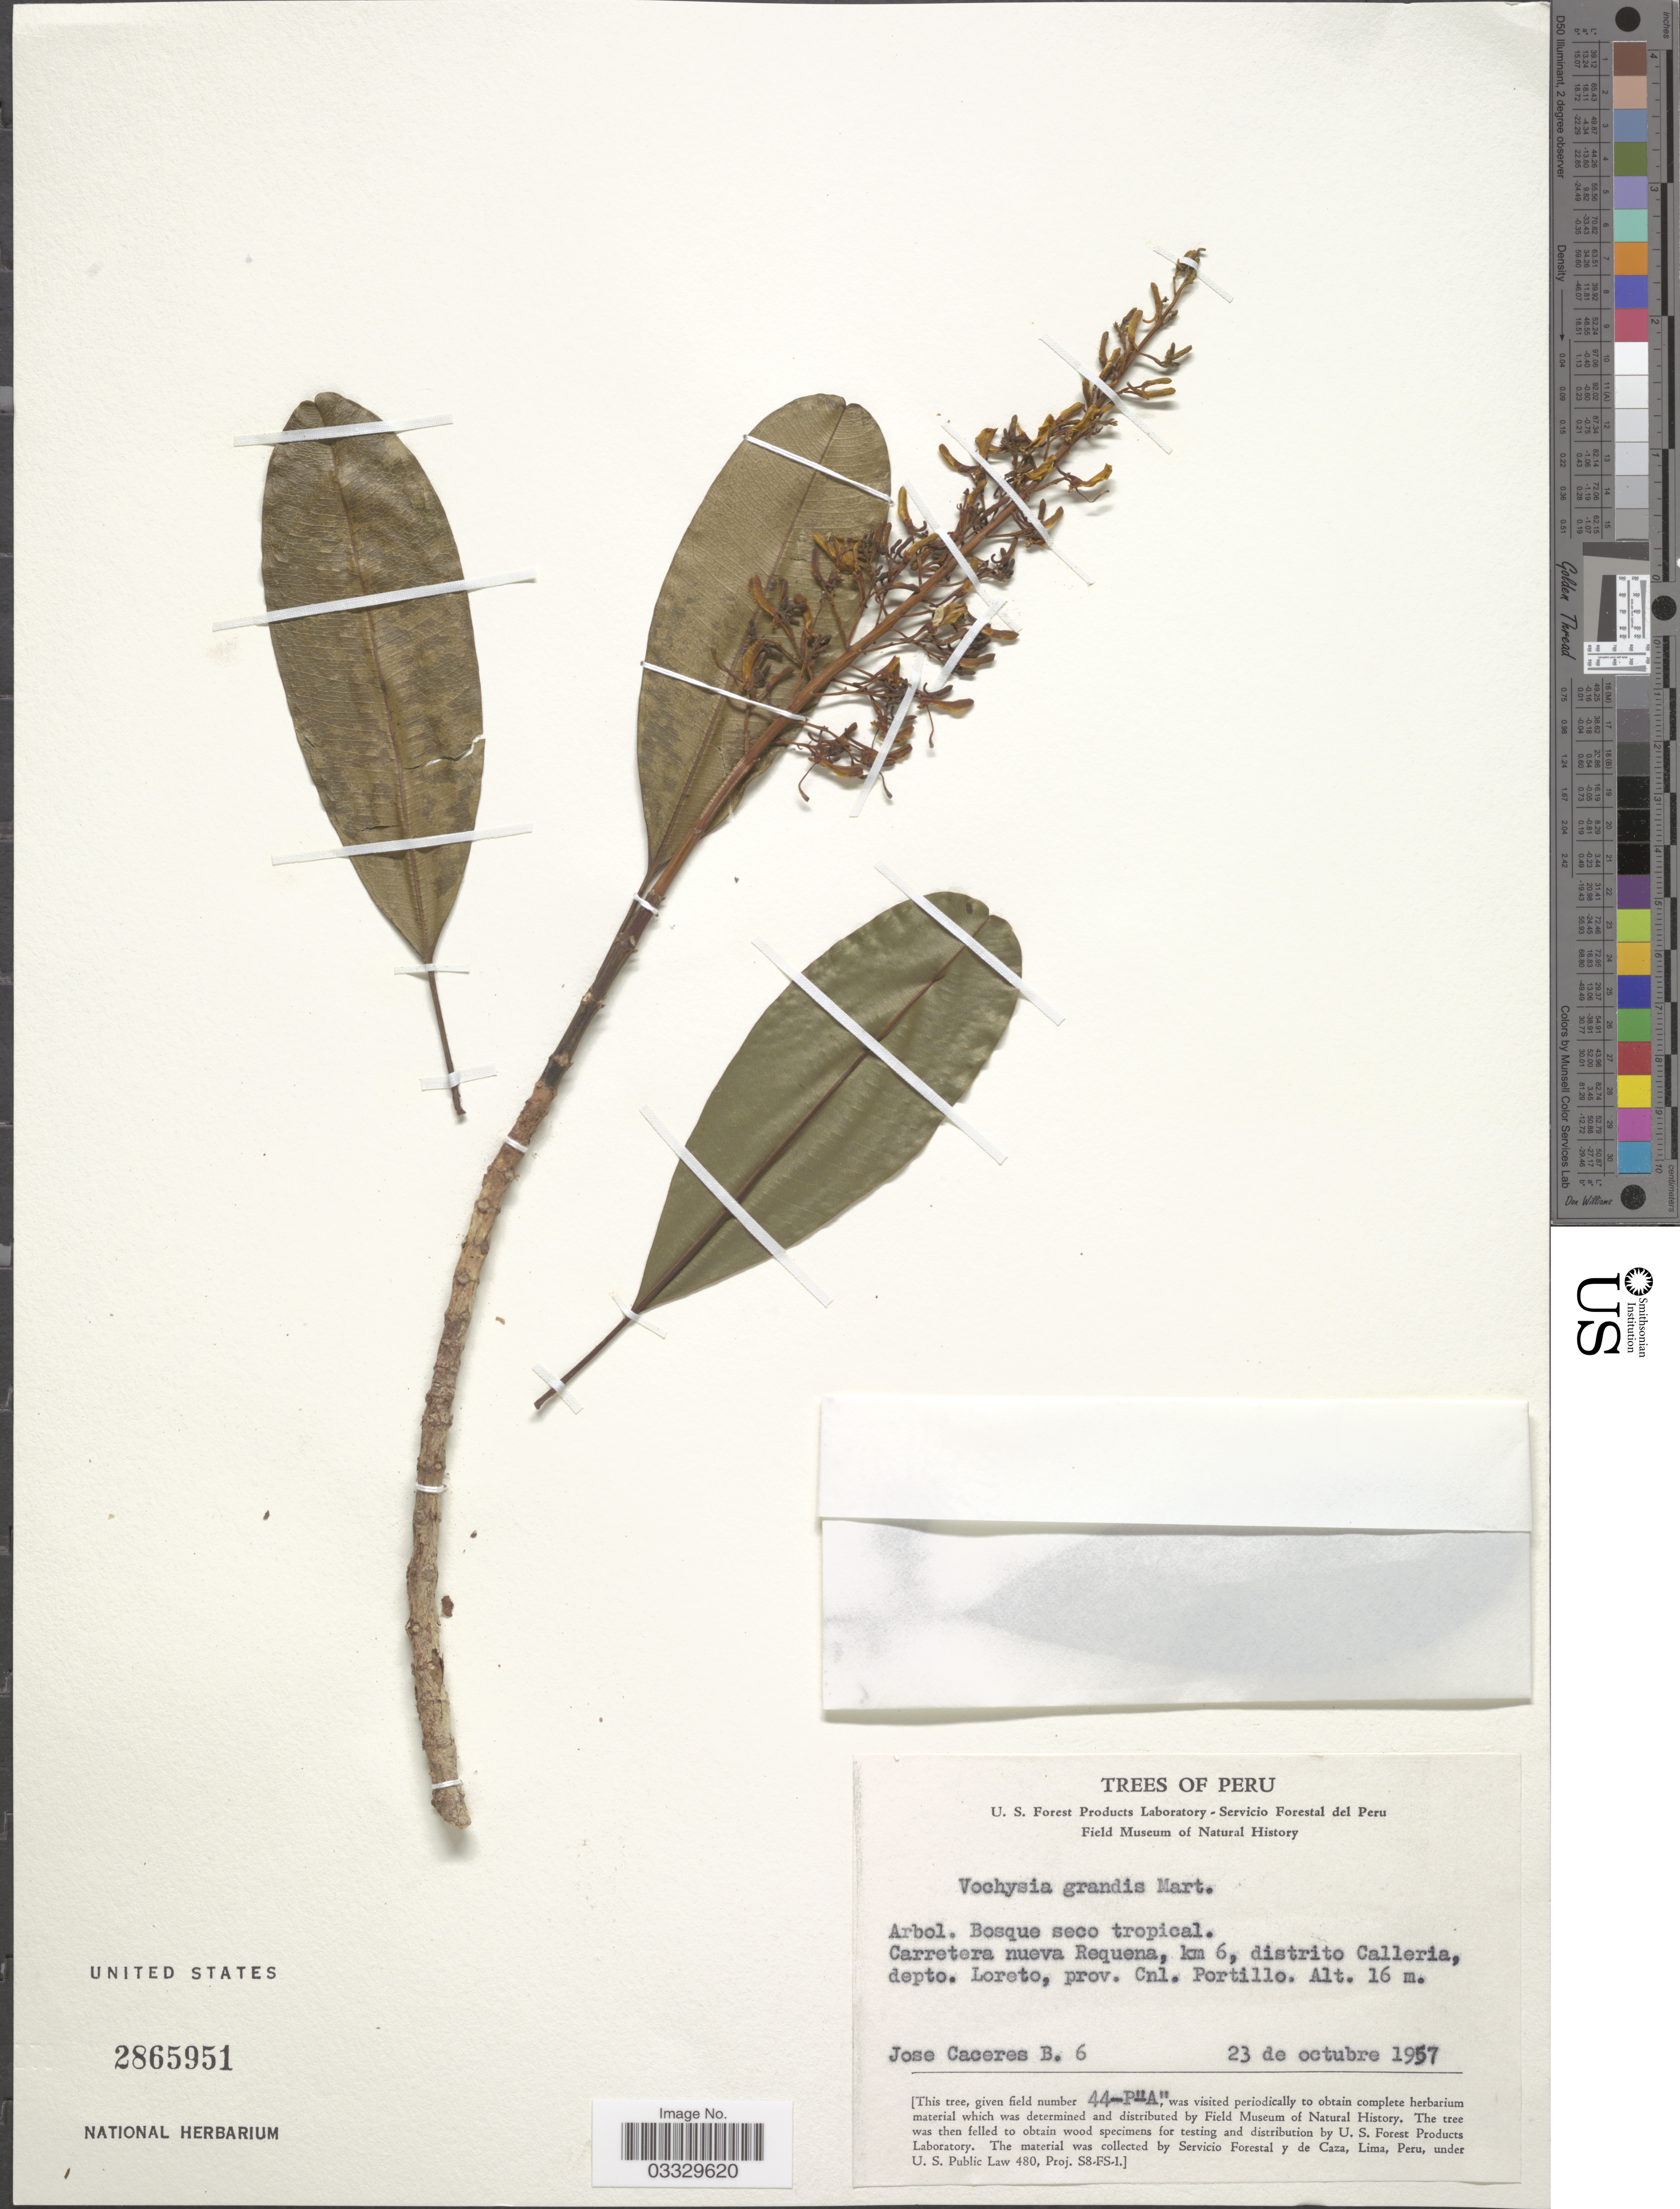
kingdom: Plantae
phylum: Tracheophyta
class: Magnoliopsida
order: Myrtales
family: Vochysiaceae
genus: Vochysia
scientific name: Vochysia grandis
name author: Mart.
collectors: J. Cáceres B.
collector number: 6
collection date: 1957-10-23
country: Peru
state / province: Loreto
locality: Carretera nueva Requena, km 6, distrito Calleria, depto. Loreto, prov. Cnl. Portillo.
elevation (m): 16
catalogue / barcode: US 2865951